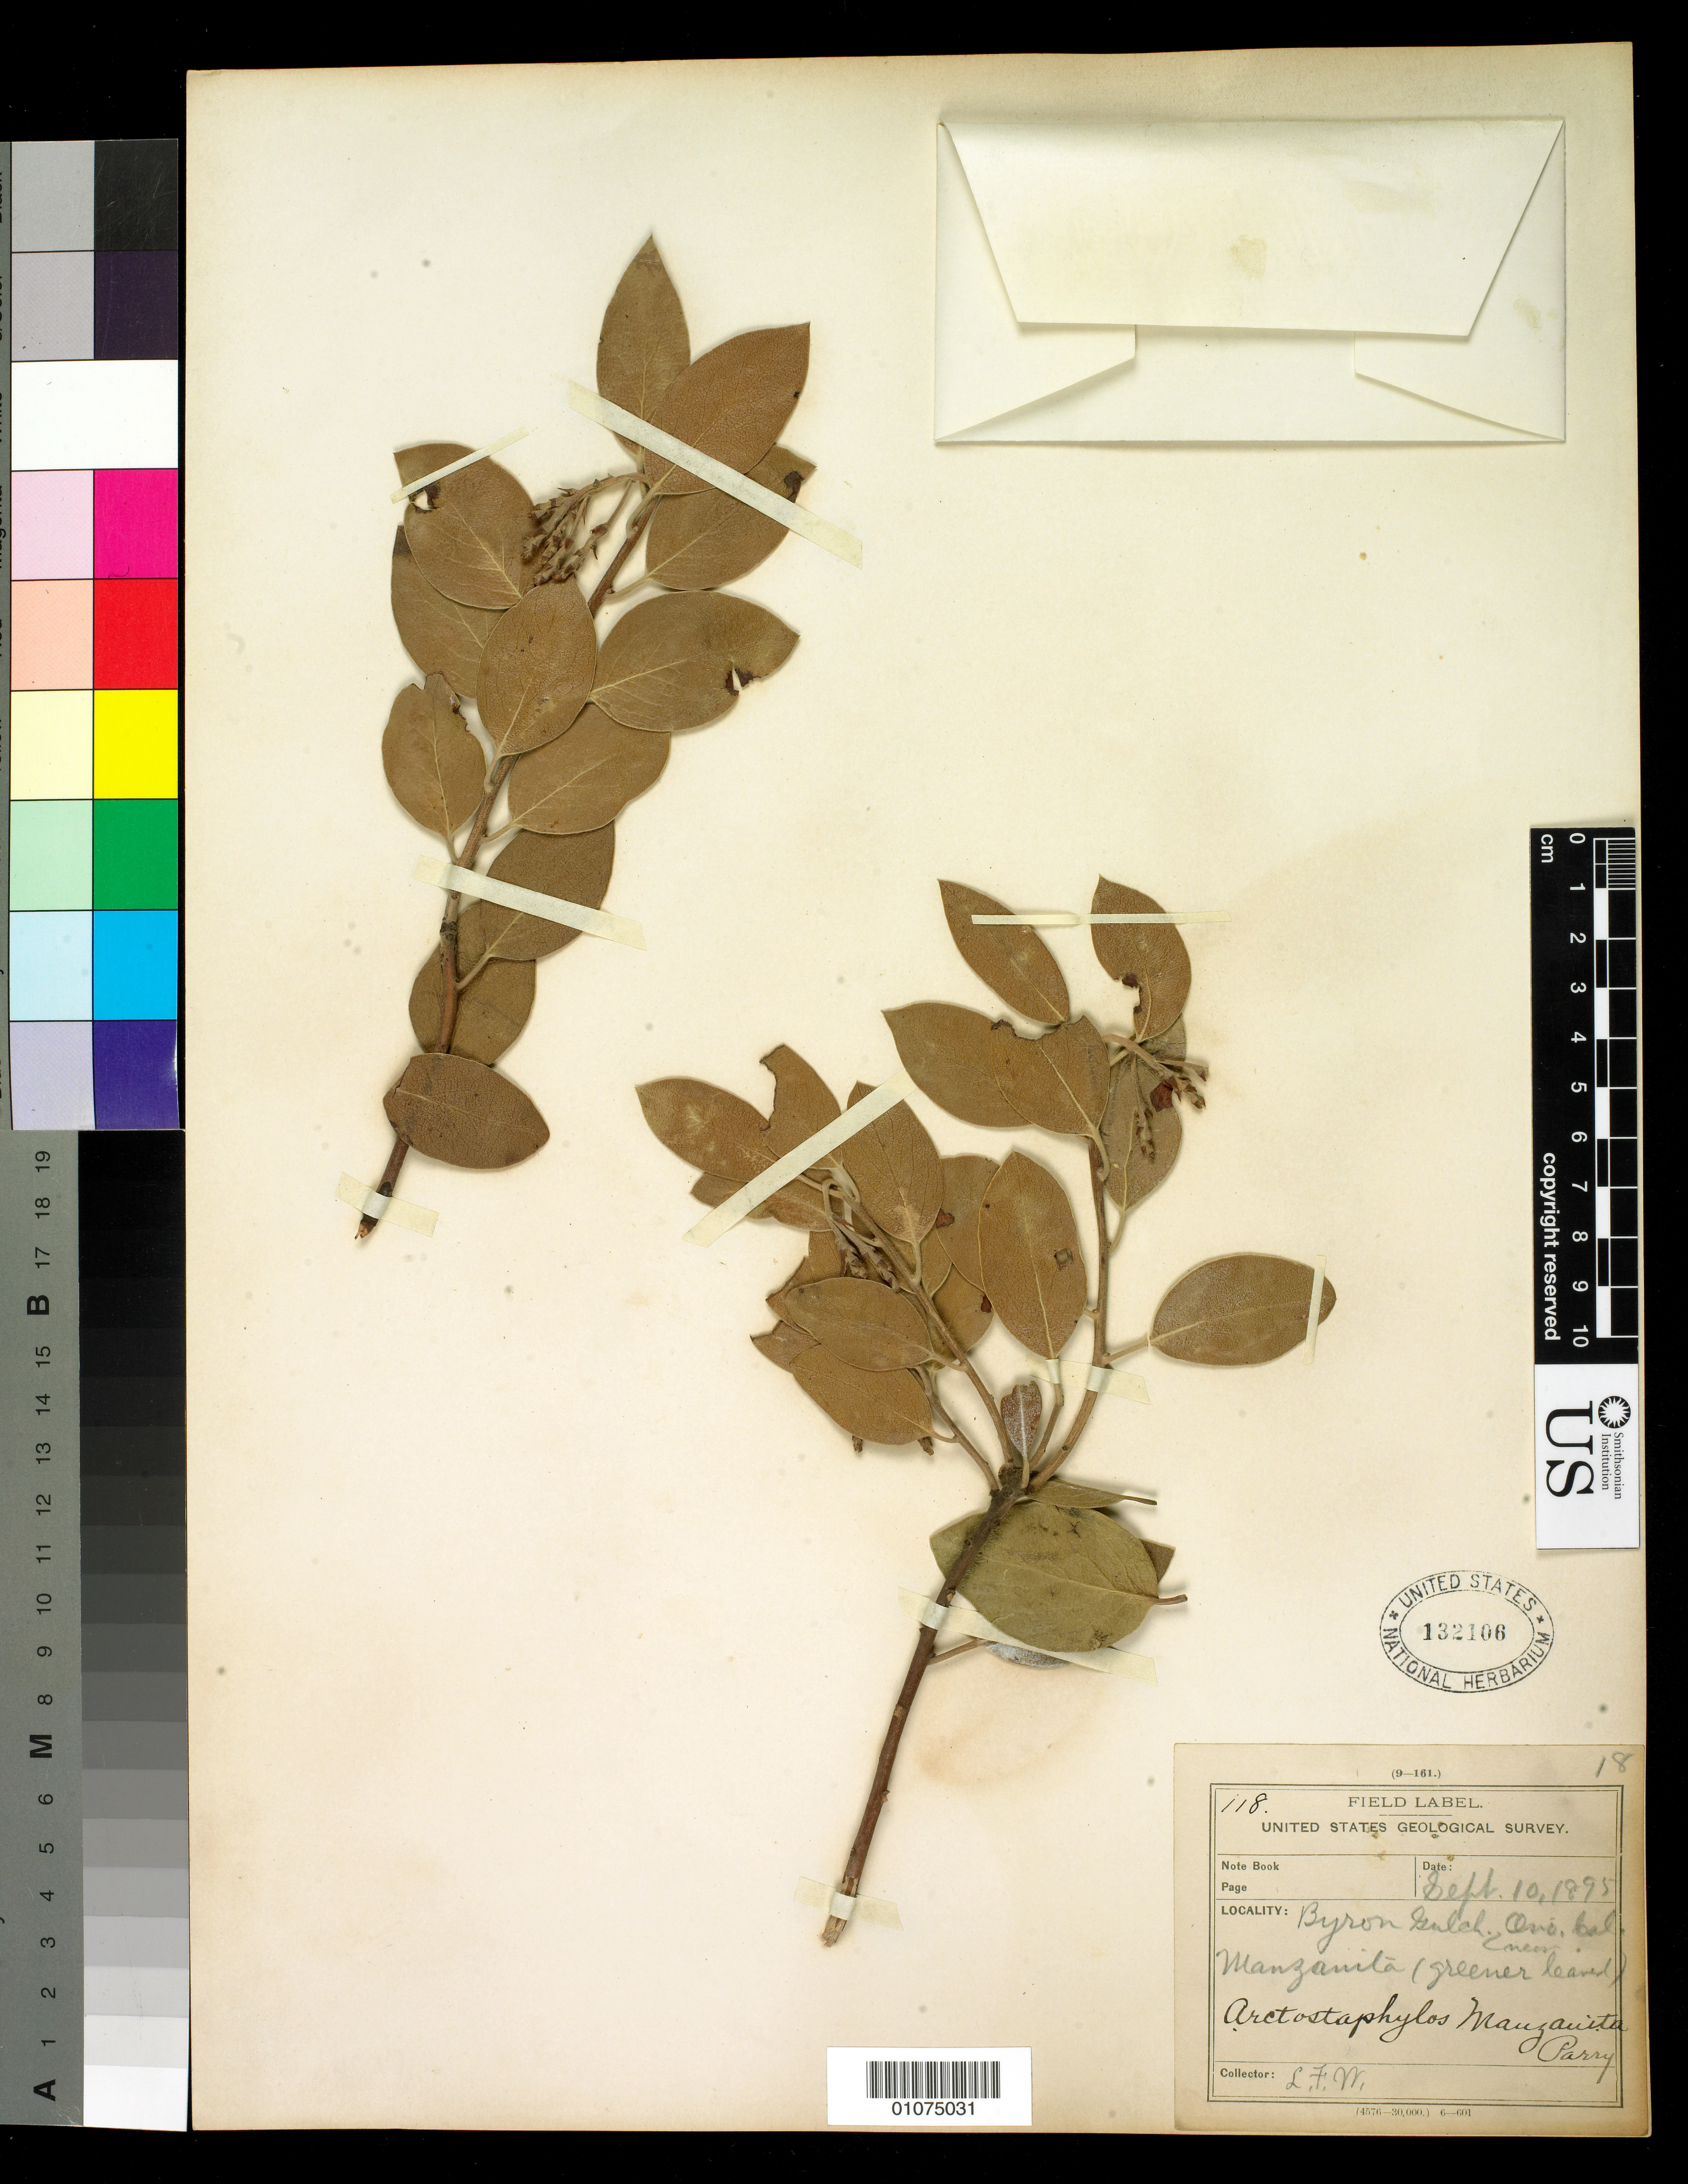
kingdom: Plantae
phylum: Tracheophyta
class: Magnoliopsida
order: Ericales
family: Ericaceae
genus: Arctostaphylos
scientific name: Arctostaphylos manzanita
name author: Parry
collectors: L. F. Ward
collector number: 118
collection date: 1895-09-10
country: United States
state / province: California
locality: Byron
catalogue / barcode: US 132106